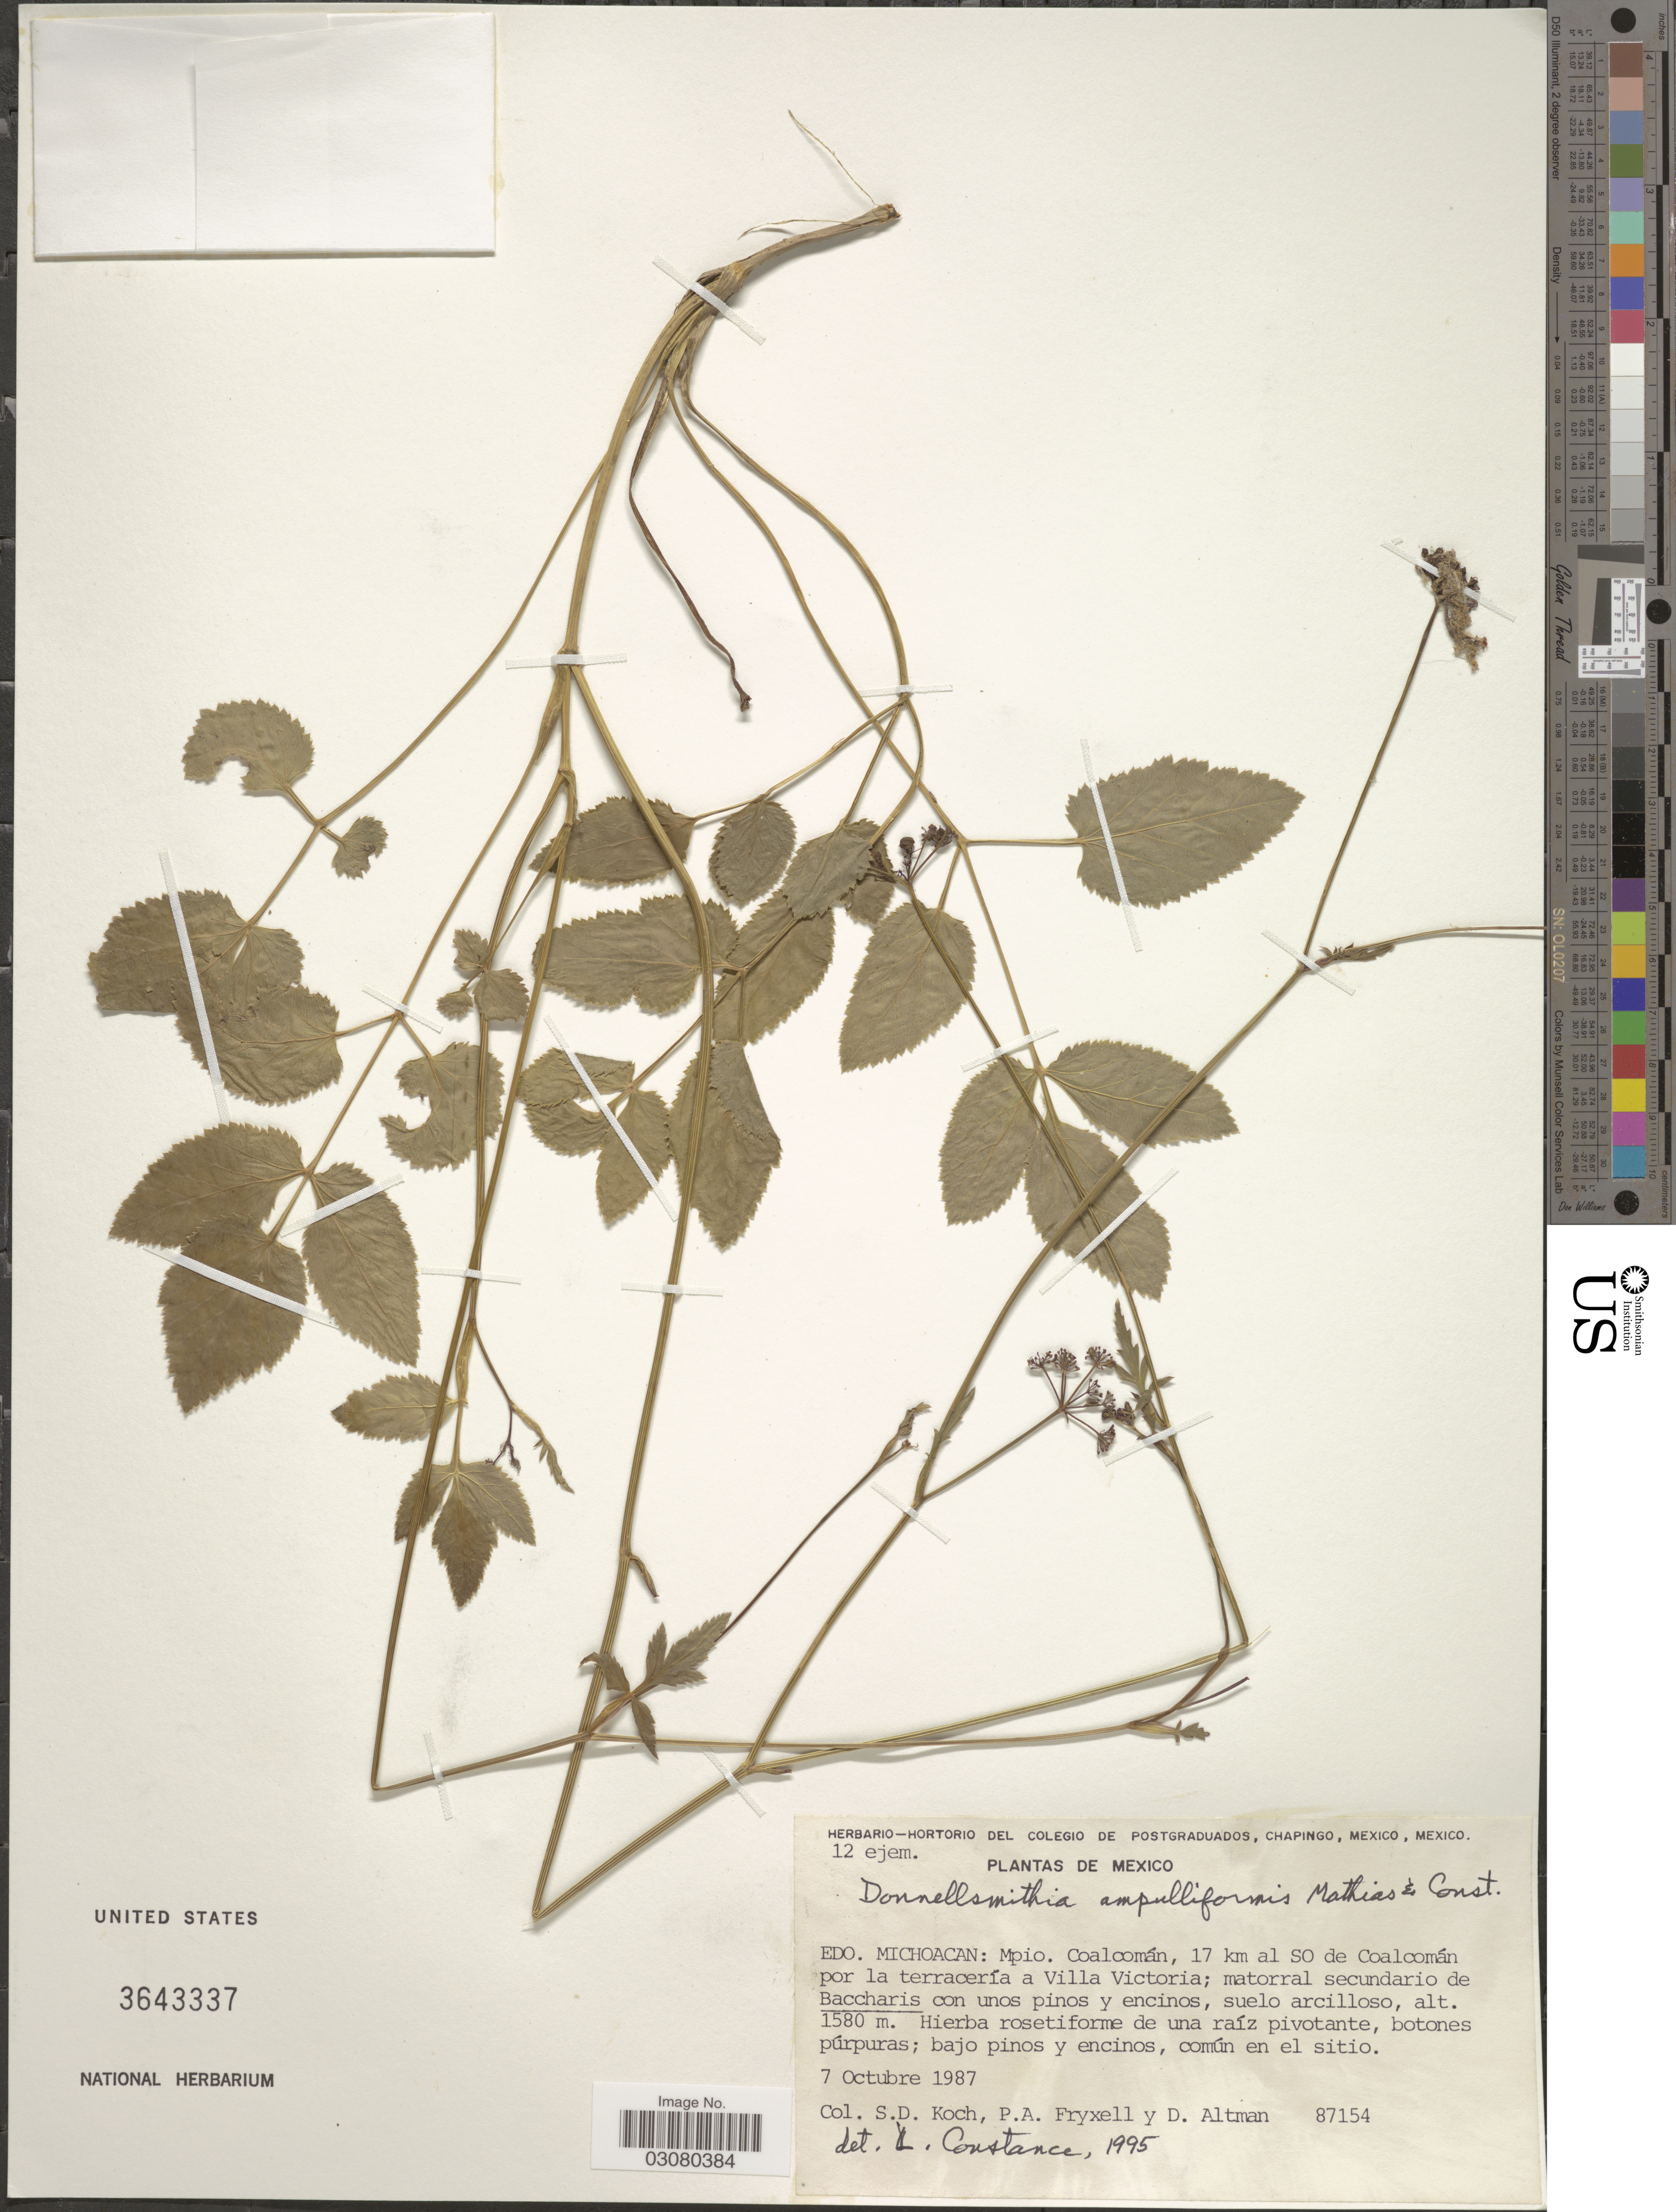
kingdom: Plantae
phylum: Tracheophyta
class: Magnoliopsida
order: Apiales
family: Apiaceae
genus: Donnellsmithia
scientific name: Donnellsmithia ampulliformis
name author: Mathias & Constance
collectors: S. Koch, P. A. Fryxell & D. Altman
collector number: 87154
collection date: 1987-10-07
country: Mexico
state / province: Michoacán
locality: Mpio. Coalcomán, 17 km al SO de Coalcomán por la terracería a Villa Victoria.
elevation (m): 1580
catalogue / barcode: US 3643337